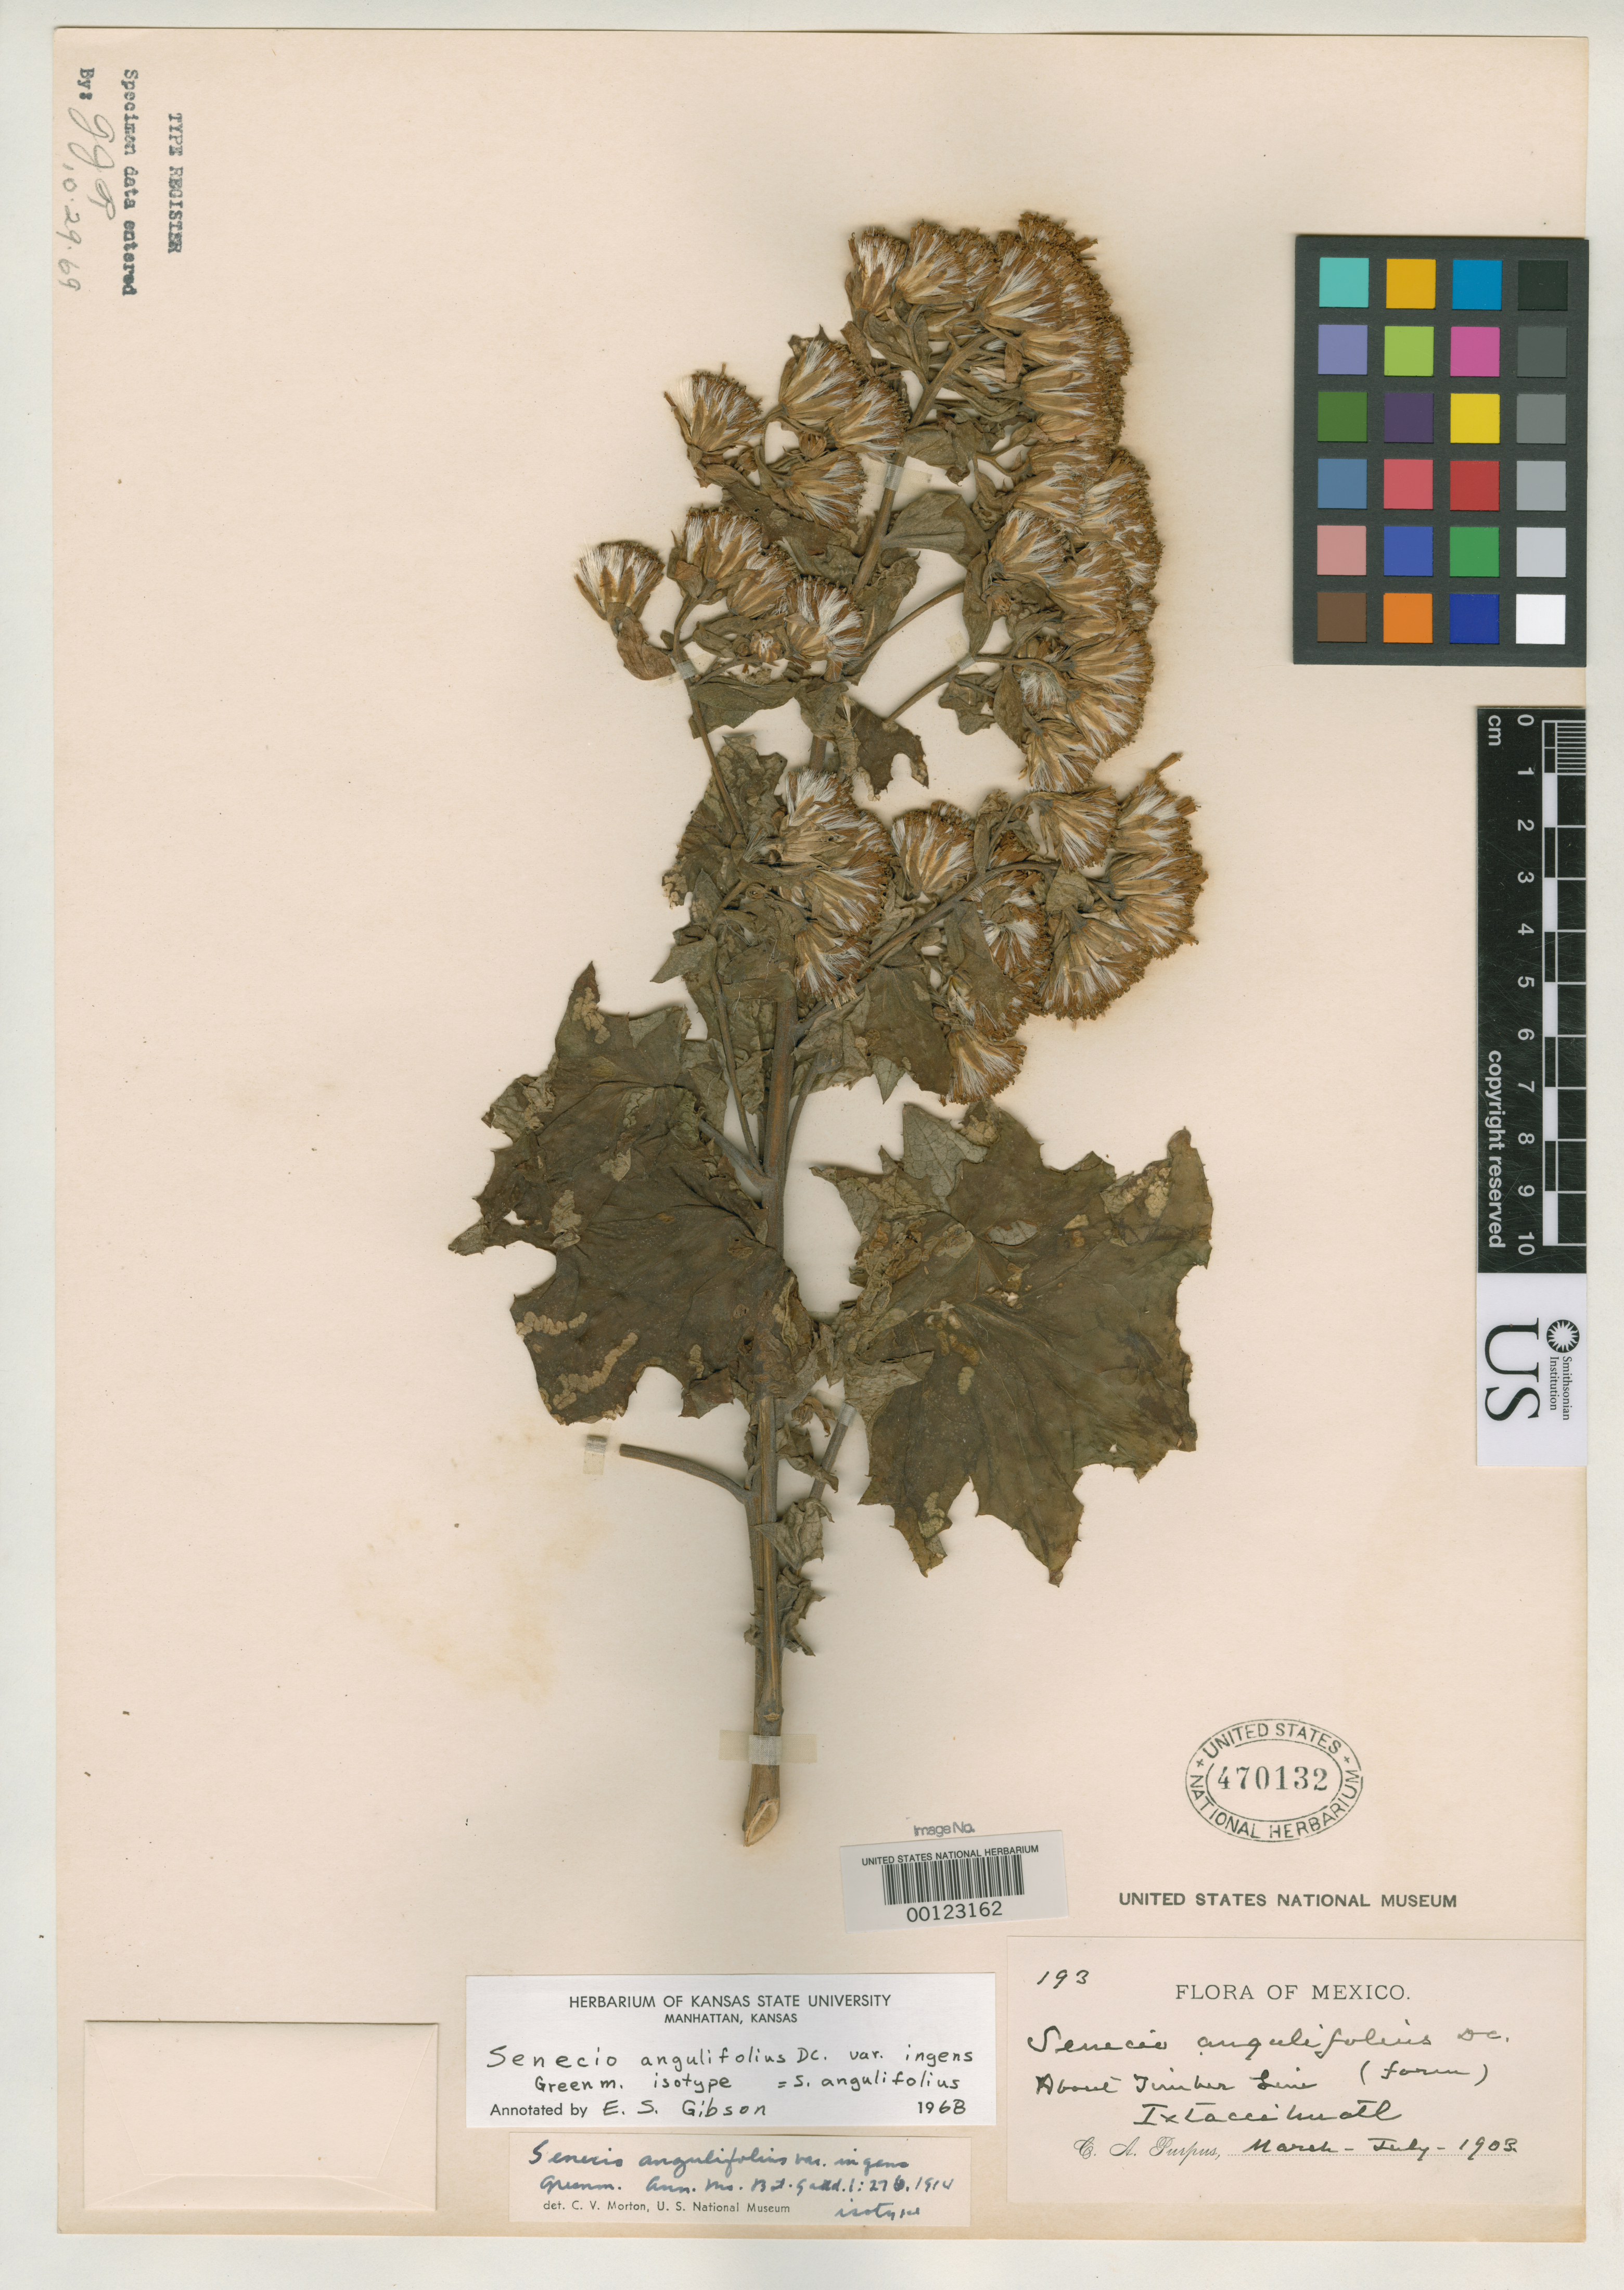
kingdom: Plantae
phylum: Tracheophyta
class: Magnoliopsida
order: Asterales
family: Asteraceae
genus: Senecio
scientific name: Senecio angulifolius var. ingens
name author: Greenm.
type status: Isotype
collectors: C. A. Purpus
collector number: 193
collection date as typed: Mar 1903 to -- Jul 1903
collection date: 1903-03/1903-07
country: Mexico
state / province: México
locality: Ixtaccihuatl.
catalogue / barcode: US 470132